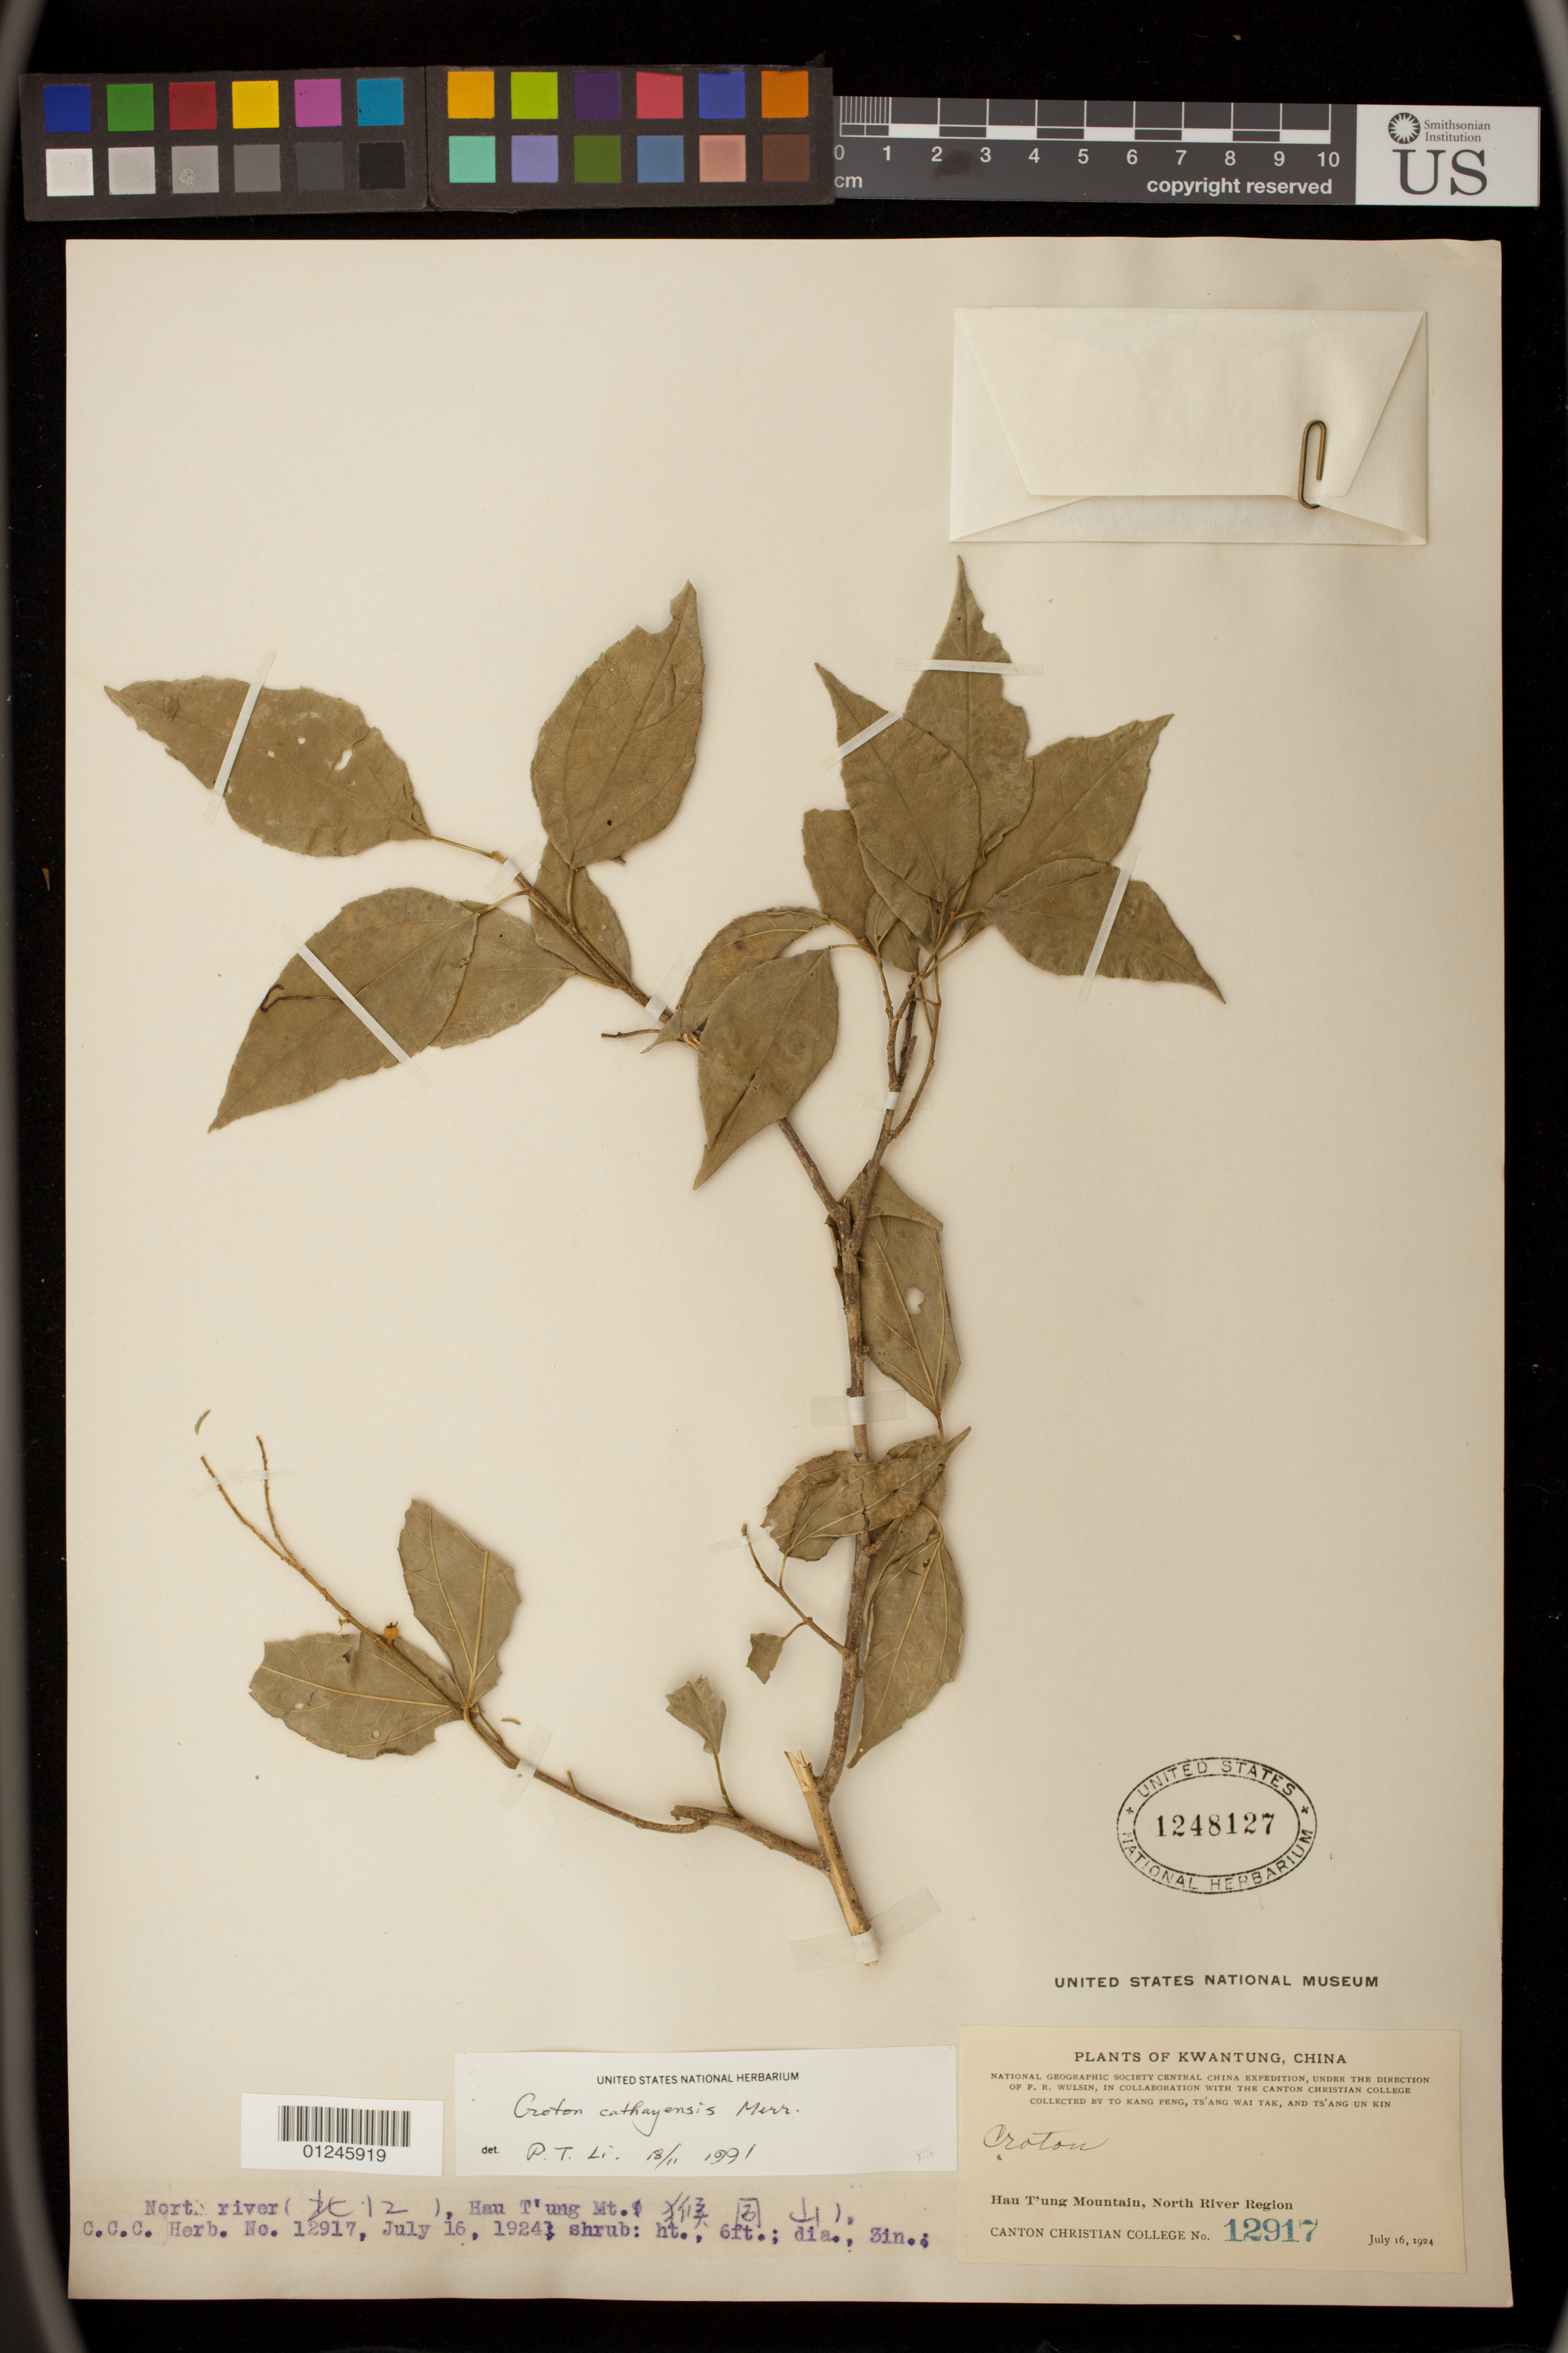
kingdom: Plantae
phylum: Tracheophyta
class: Magnoliopsida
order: Malpighiales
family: Euphorbiaceae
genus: Croton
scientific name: Croton cathayensis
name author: Müll. Arg.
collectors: T. K. Peng & T. Kin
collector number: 12917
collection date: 1924-07-16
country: China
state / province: Guangdong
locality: Hau T'ung Mountain, North River Region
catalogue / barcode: US 1248127